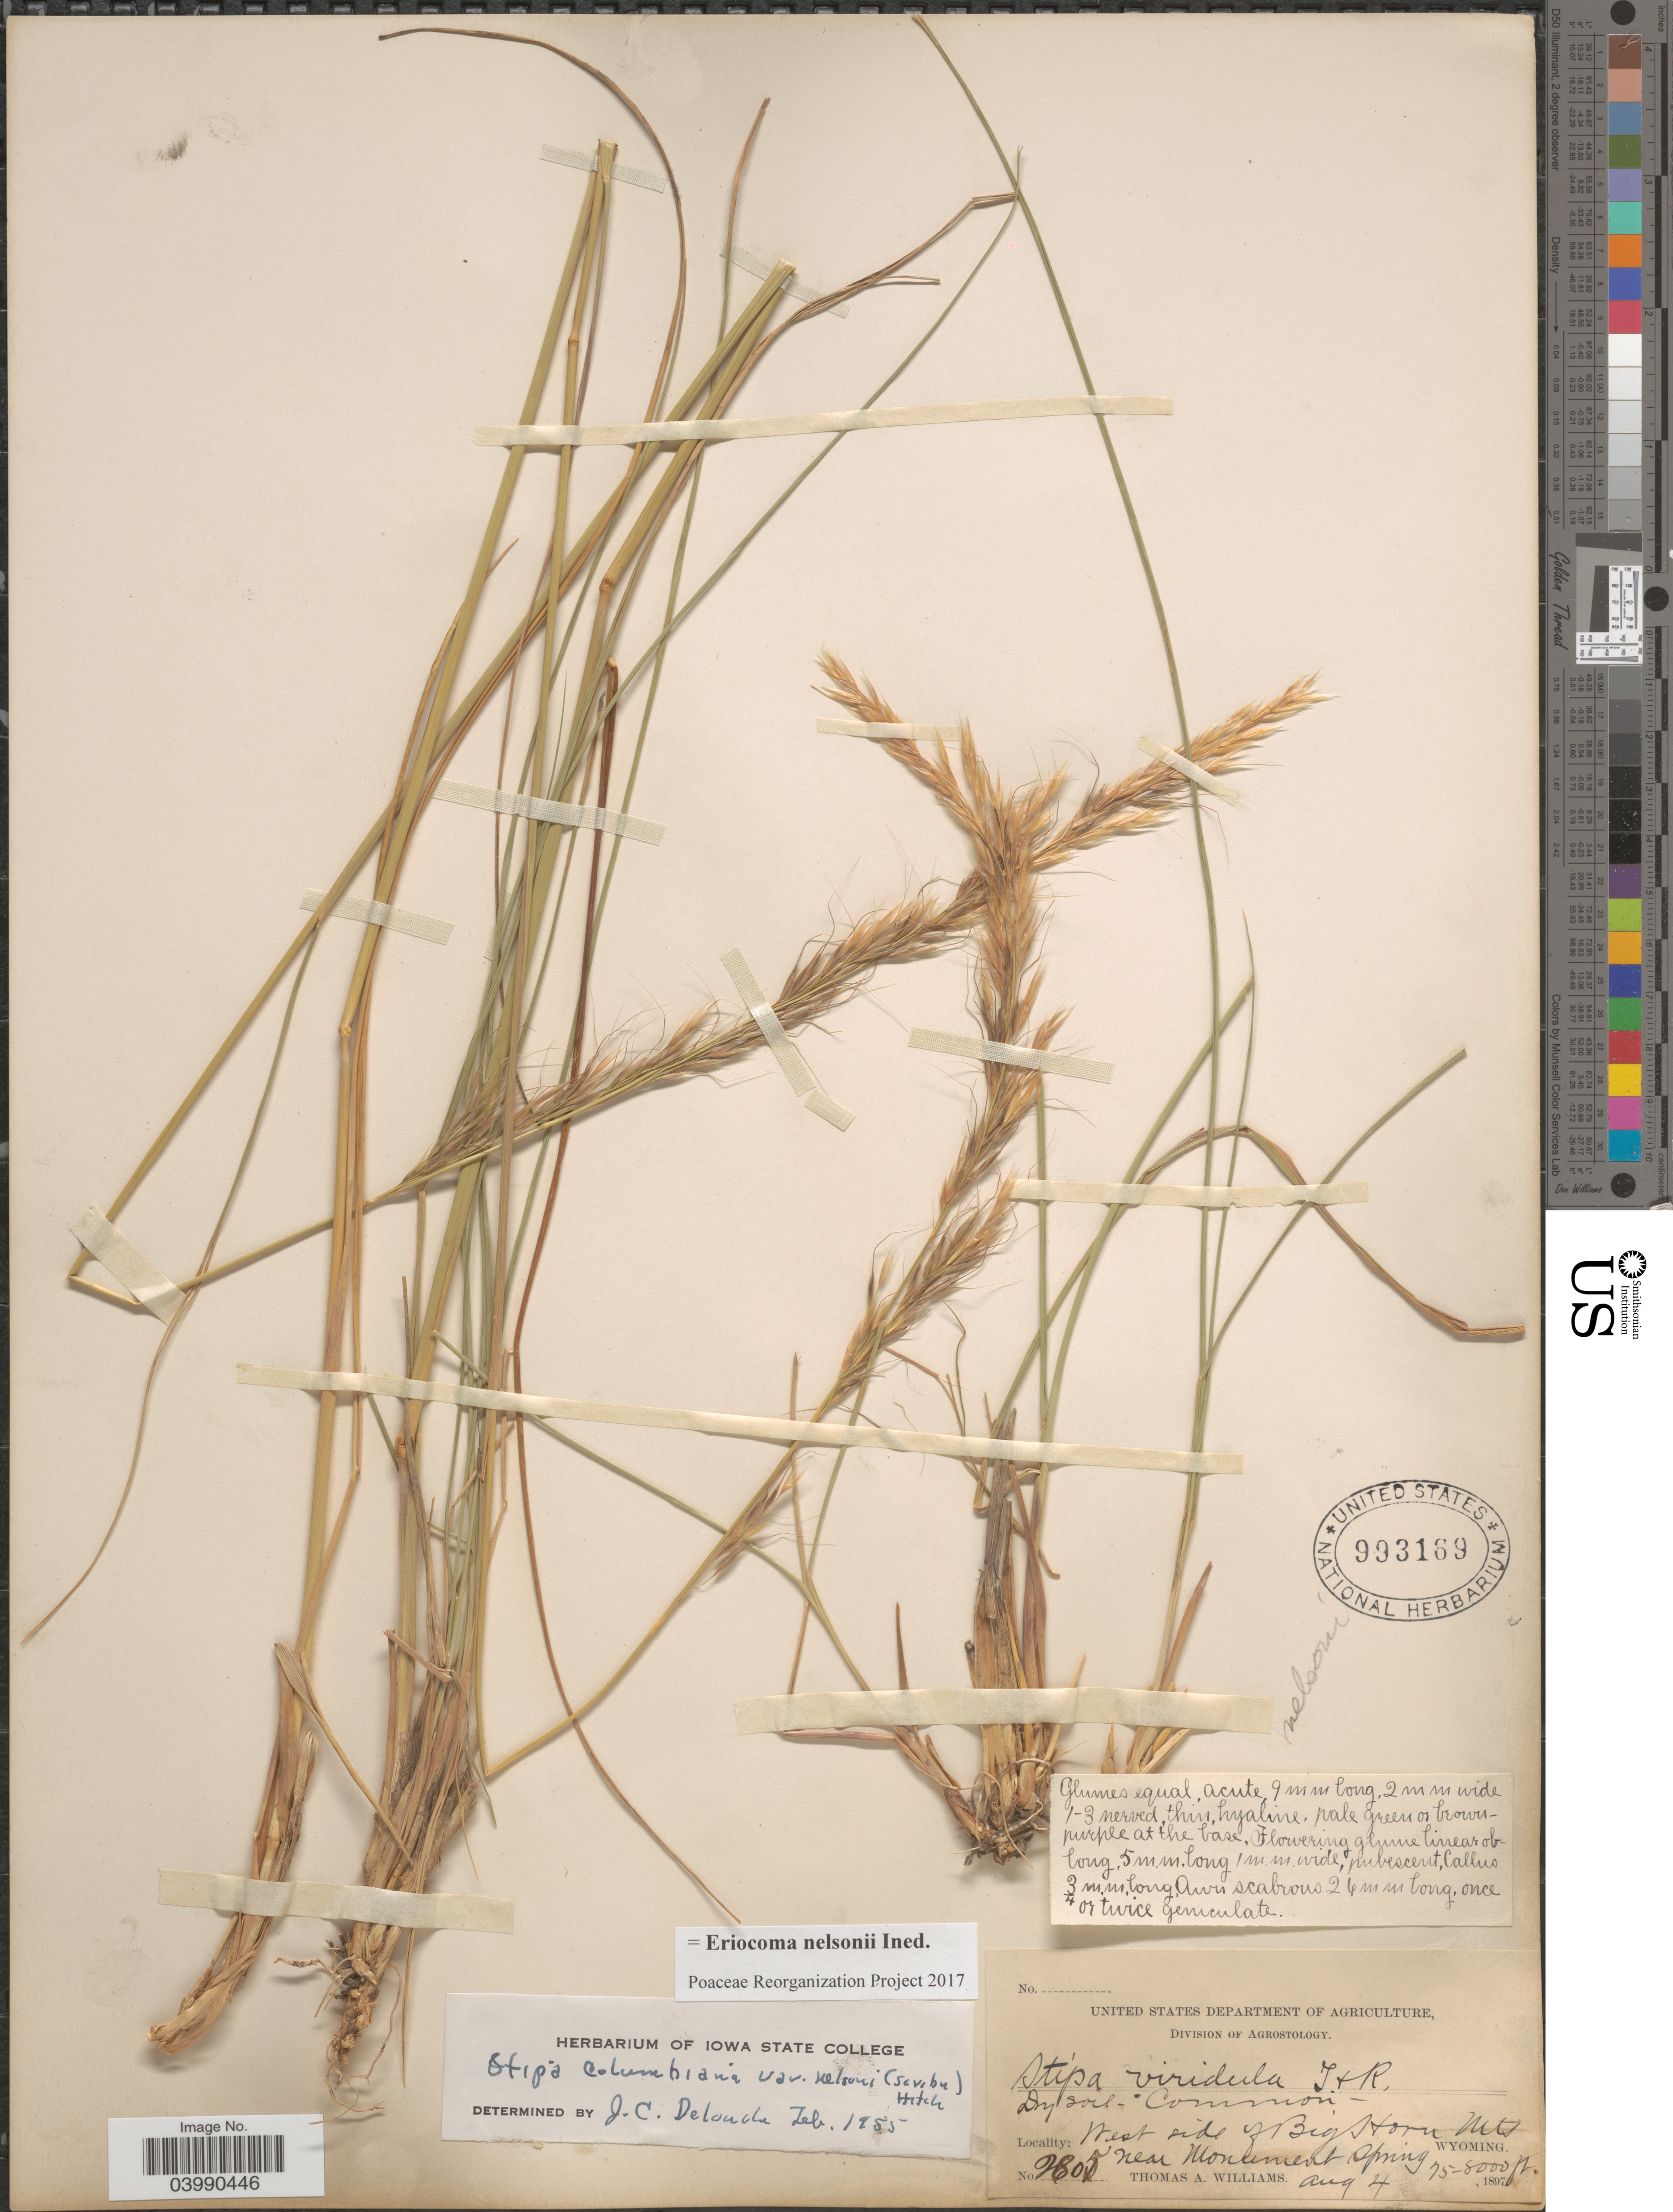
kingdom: Plantae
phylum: Tracheophyta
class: Liliopsida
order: Poales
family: Poaceae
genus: Eriocoma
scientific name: Eriocoma nelsonii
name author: (Scribn.) Romasch.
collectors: T. A. Williams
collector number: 2805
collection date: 1897-08-04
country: United States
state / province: Wyoming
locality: West side of Big Storm Mts. near Monument Spring.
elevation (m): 2286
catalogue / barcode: US 993169